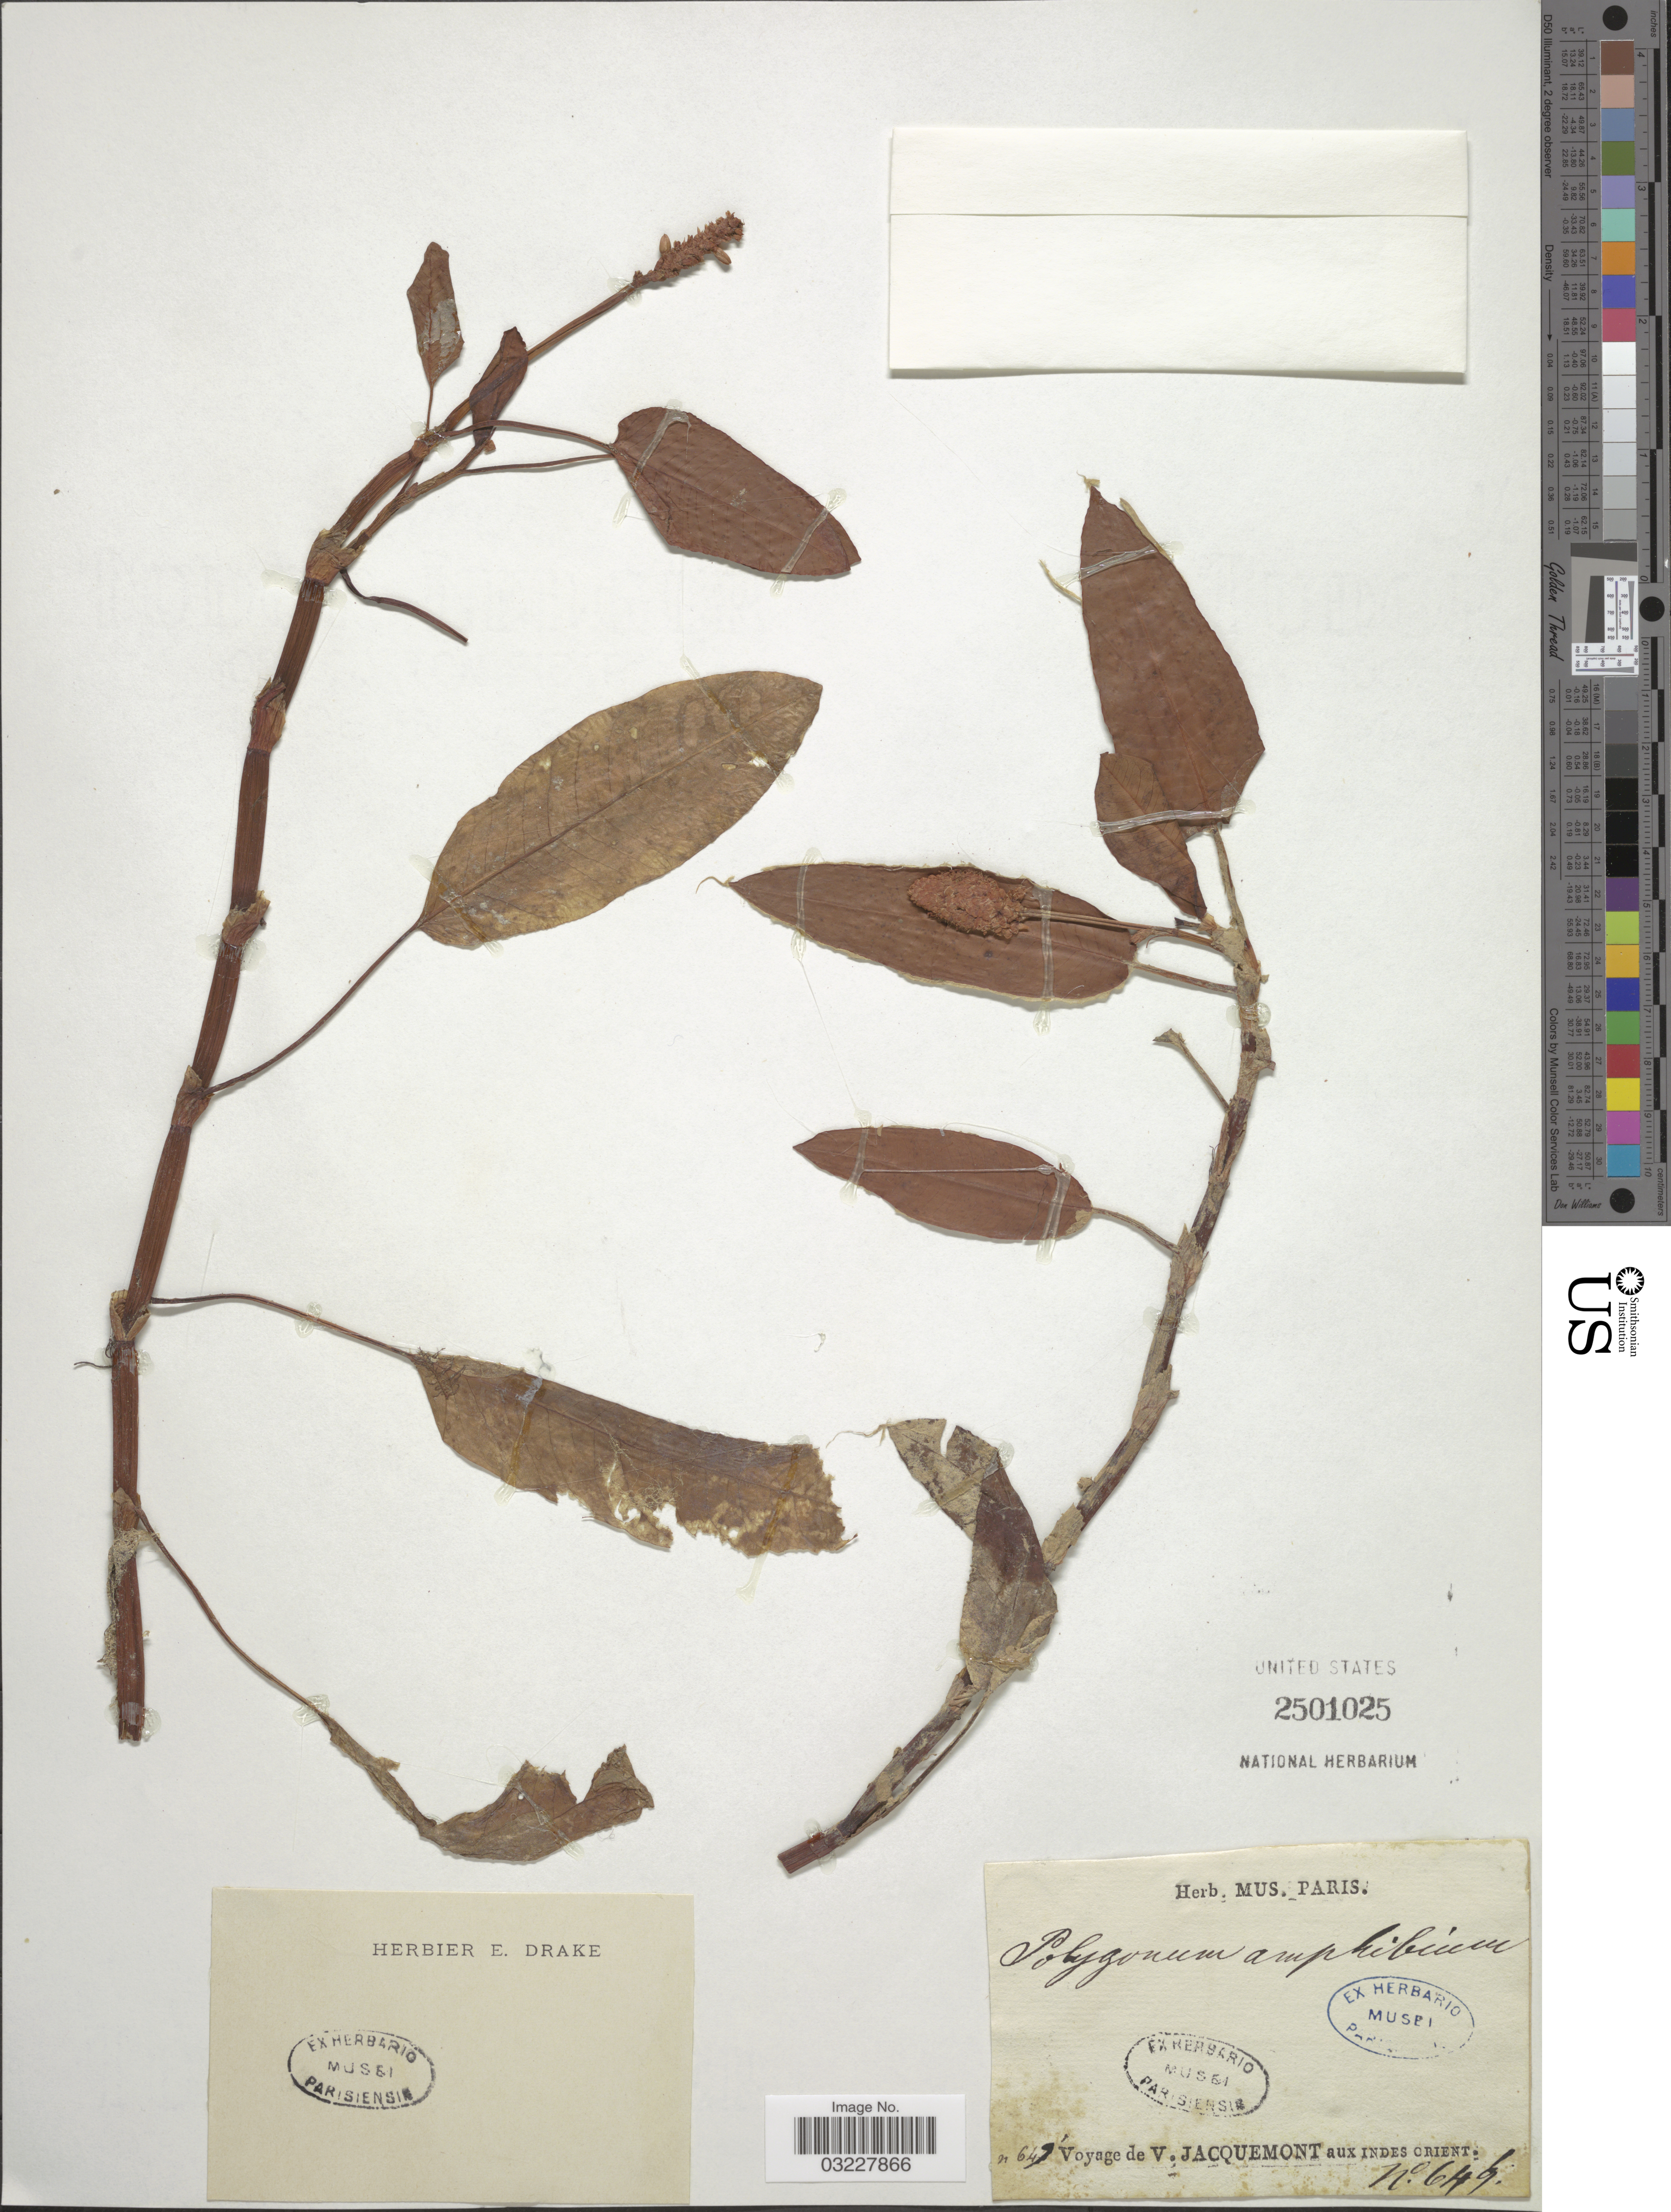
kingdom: Plantae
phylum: Tracheophyta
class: Magnoliopsida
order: Caryophyllales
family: Polygonaceae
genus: Polygonum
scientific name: Polygonum amphibium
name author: L.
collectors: V. Jacquemont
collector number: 649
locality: Indes Orient.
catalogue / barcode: US 2501025